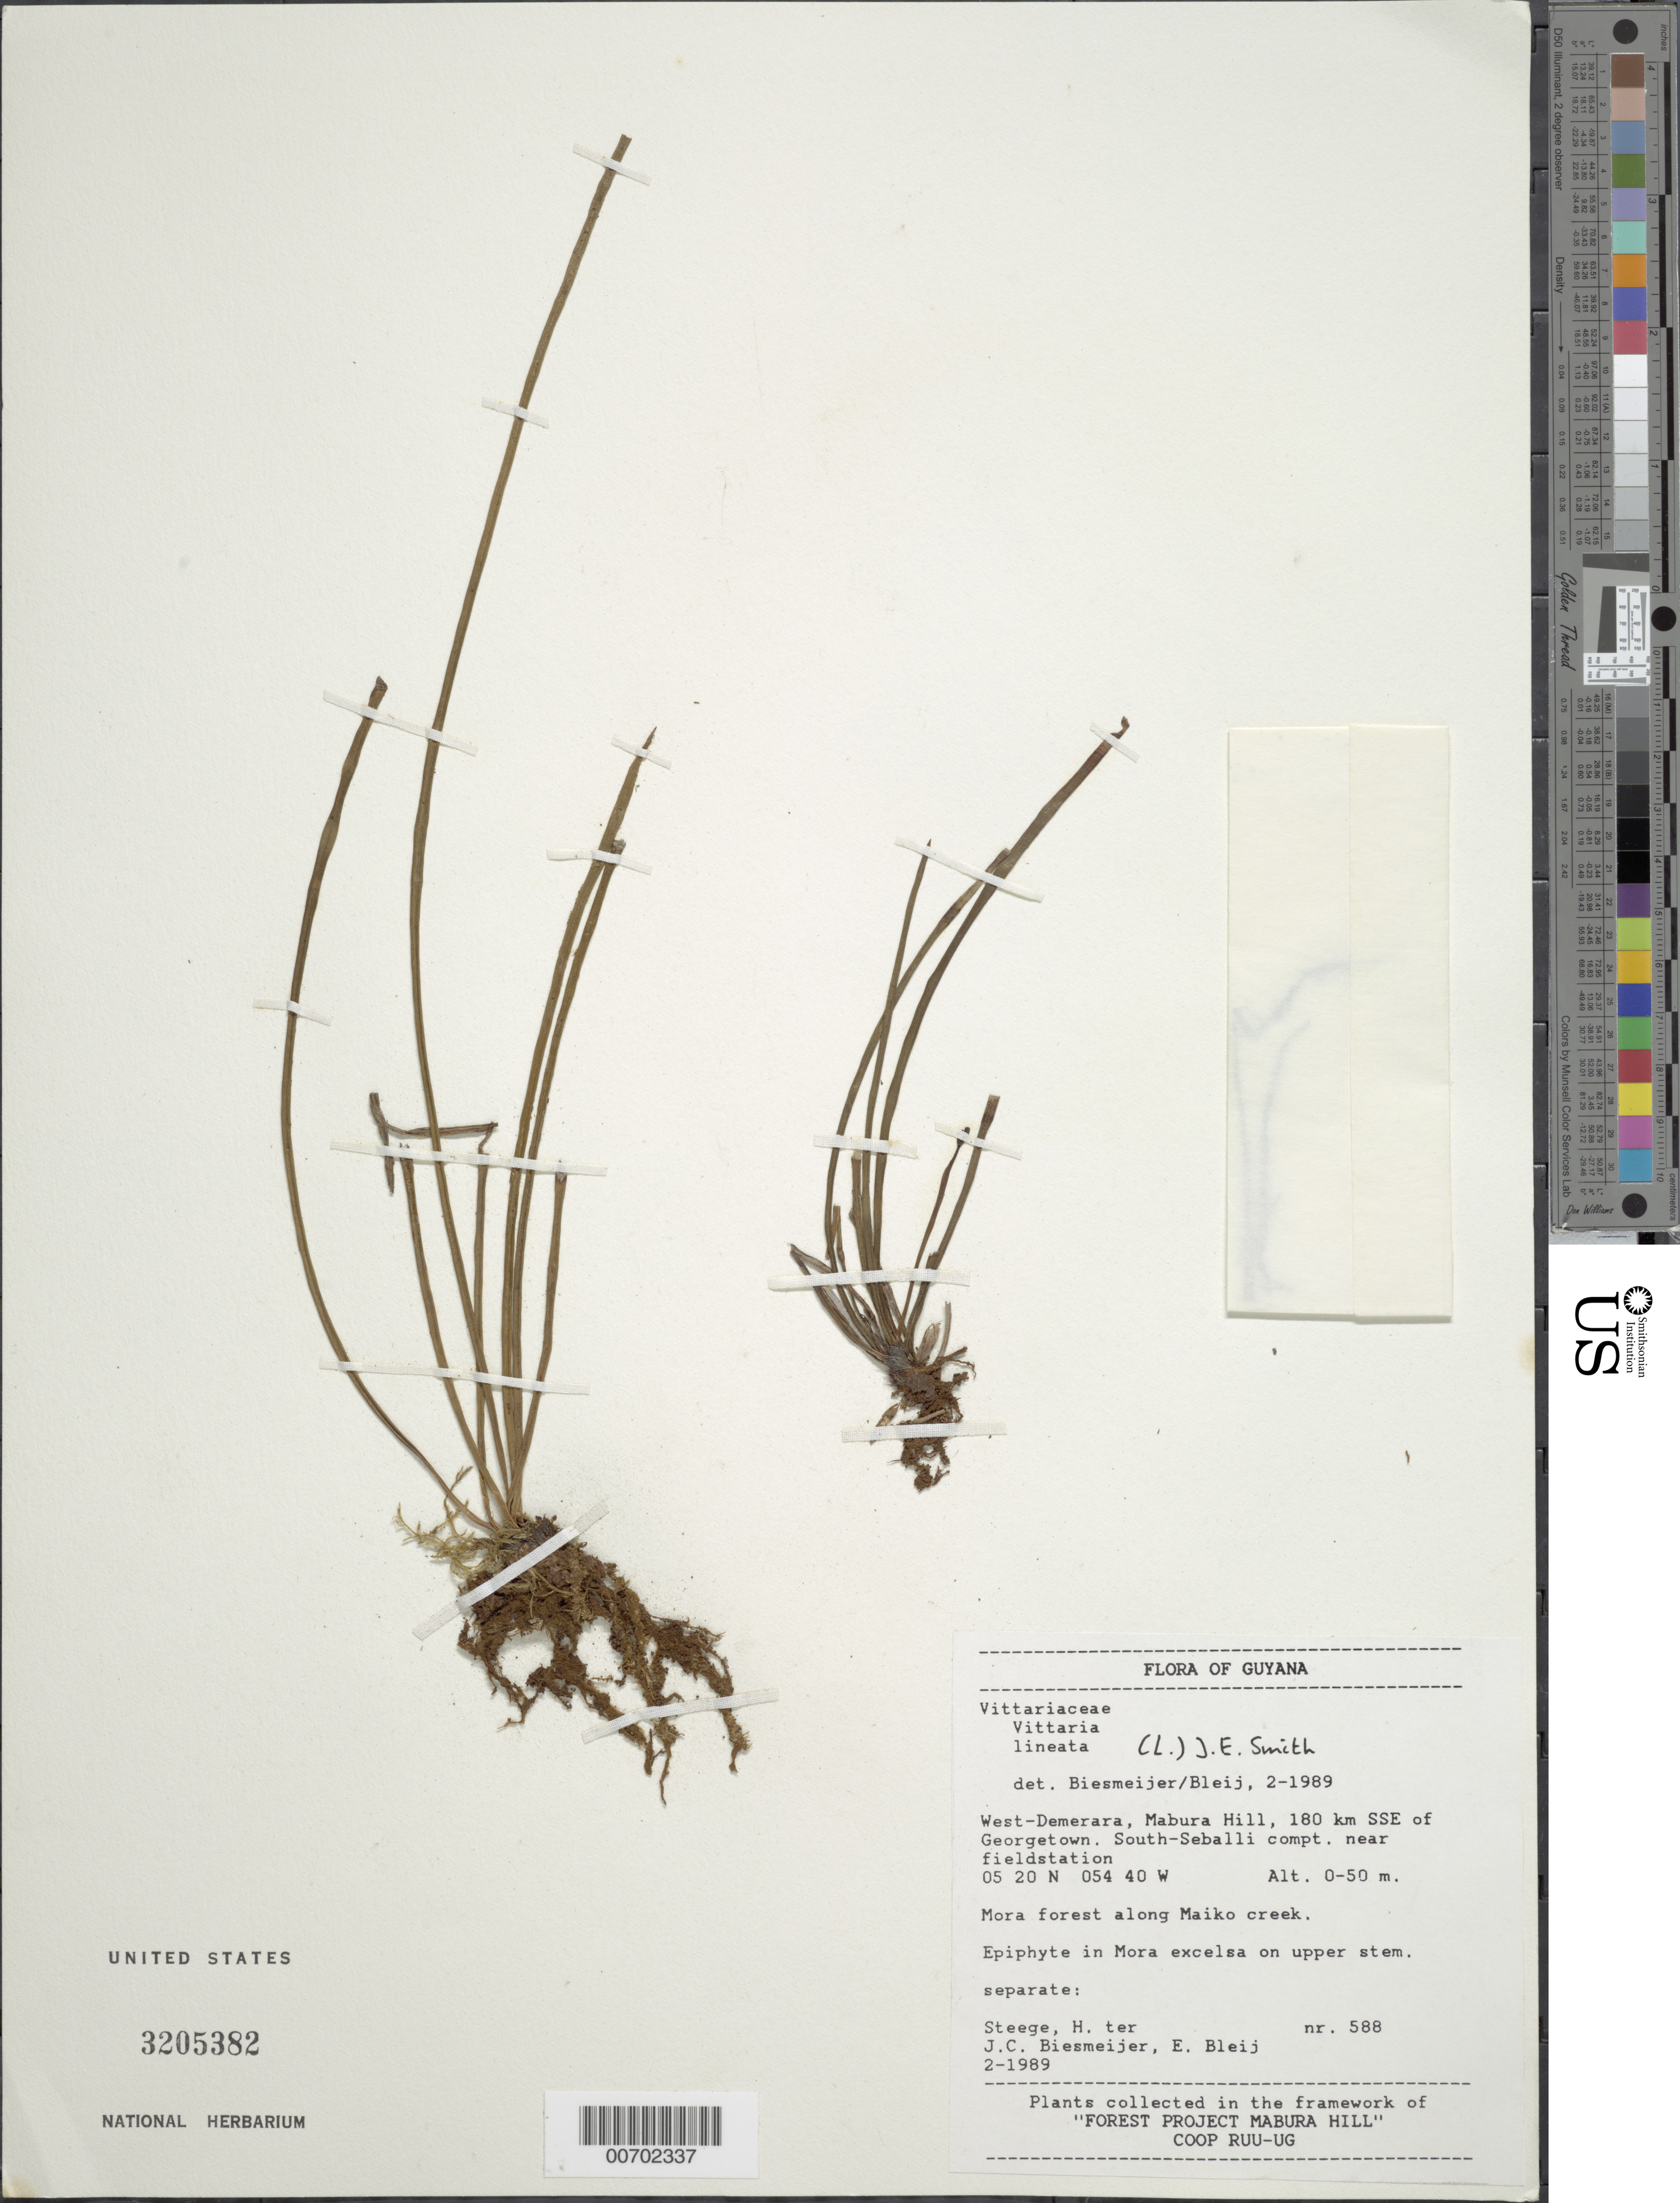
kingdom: Plantae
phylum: Tracheophyta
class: Polypodiopsida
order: Polypodiales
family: Pteridaceae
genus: Vittaria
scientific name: Vittaria lineata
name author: (L.) Sm.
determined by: Biesmeijer, J. C.; Bleij, E.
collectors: H. ter Steege, J. Biesmeijer & E. Bleij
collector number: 588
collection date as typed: Feb-89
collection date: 1989-02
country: Guyana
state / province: U. Demerara-Berbice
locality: Mabura Hill, 180 km SSE of Georgetown, South Seballi compartment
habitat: Mora forest along Maiko creek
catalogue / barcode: US 3205382